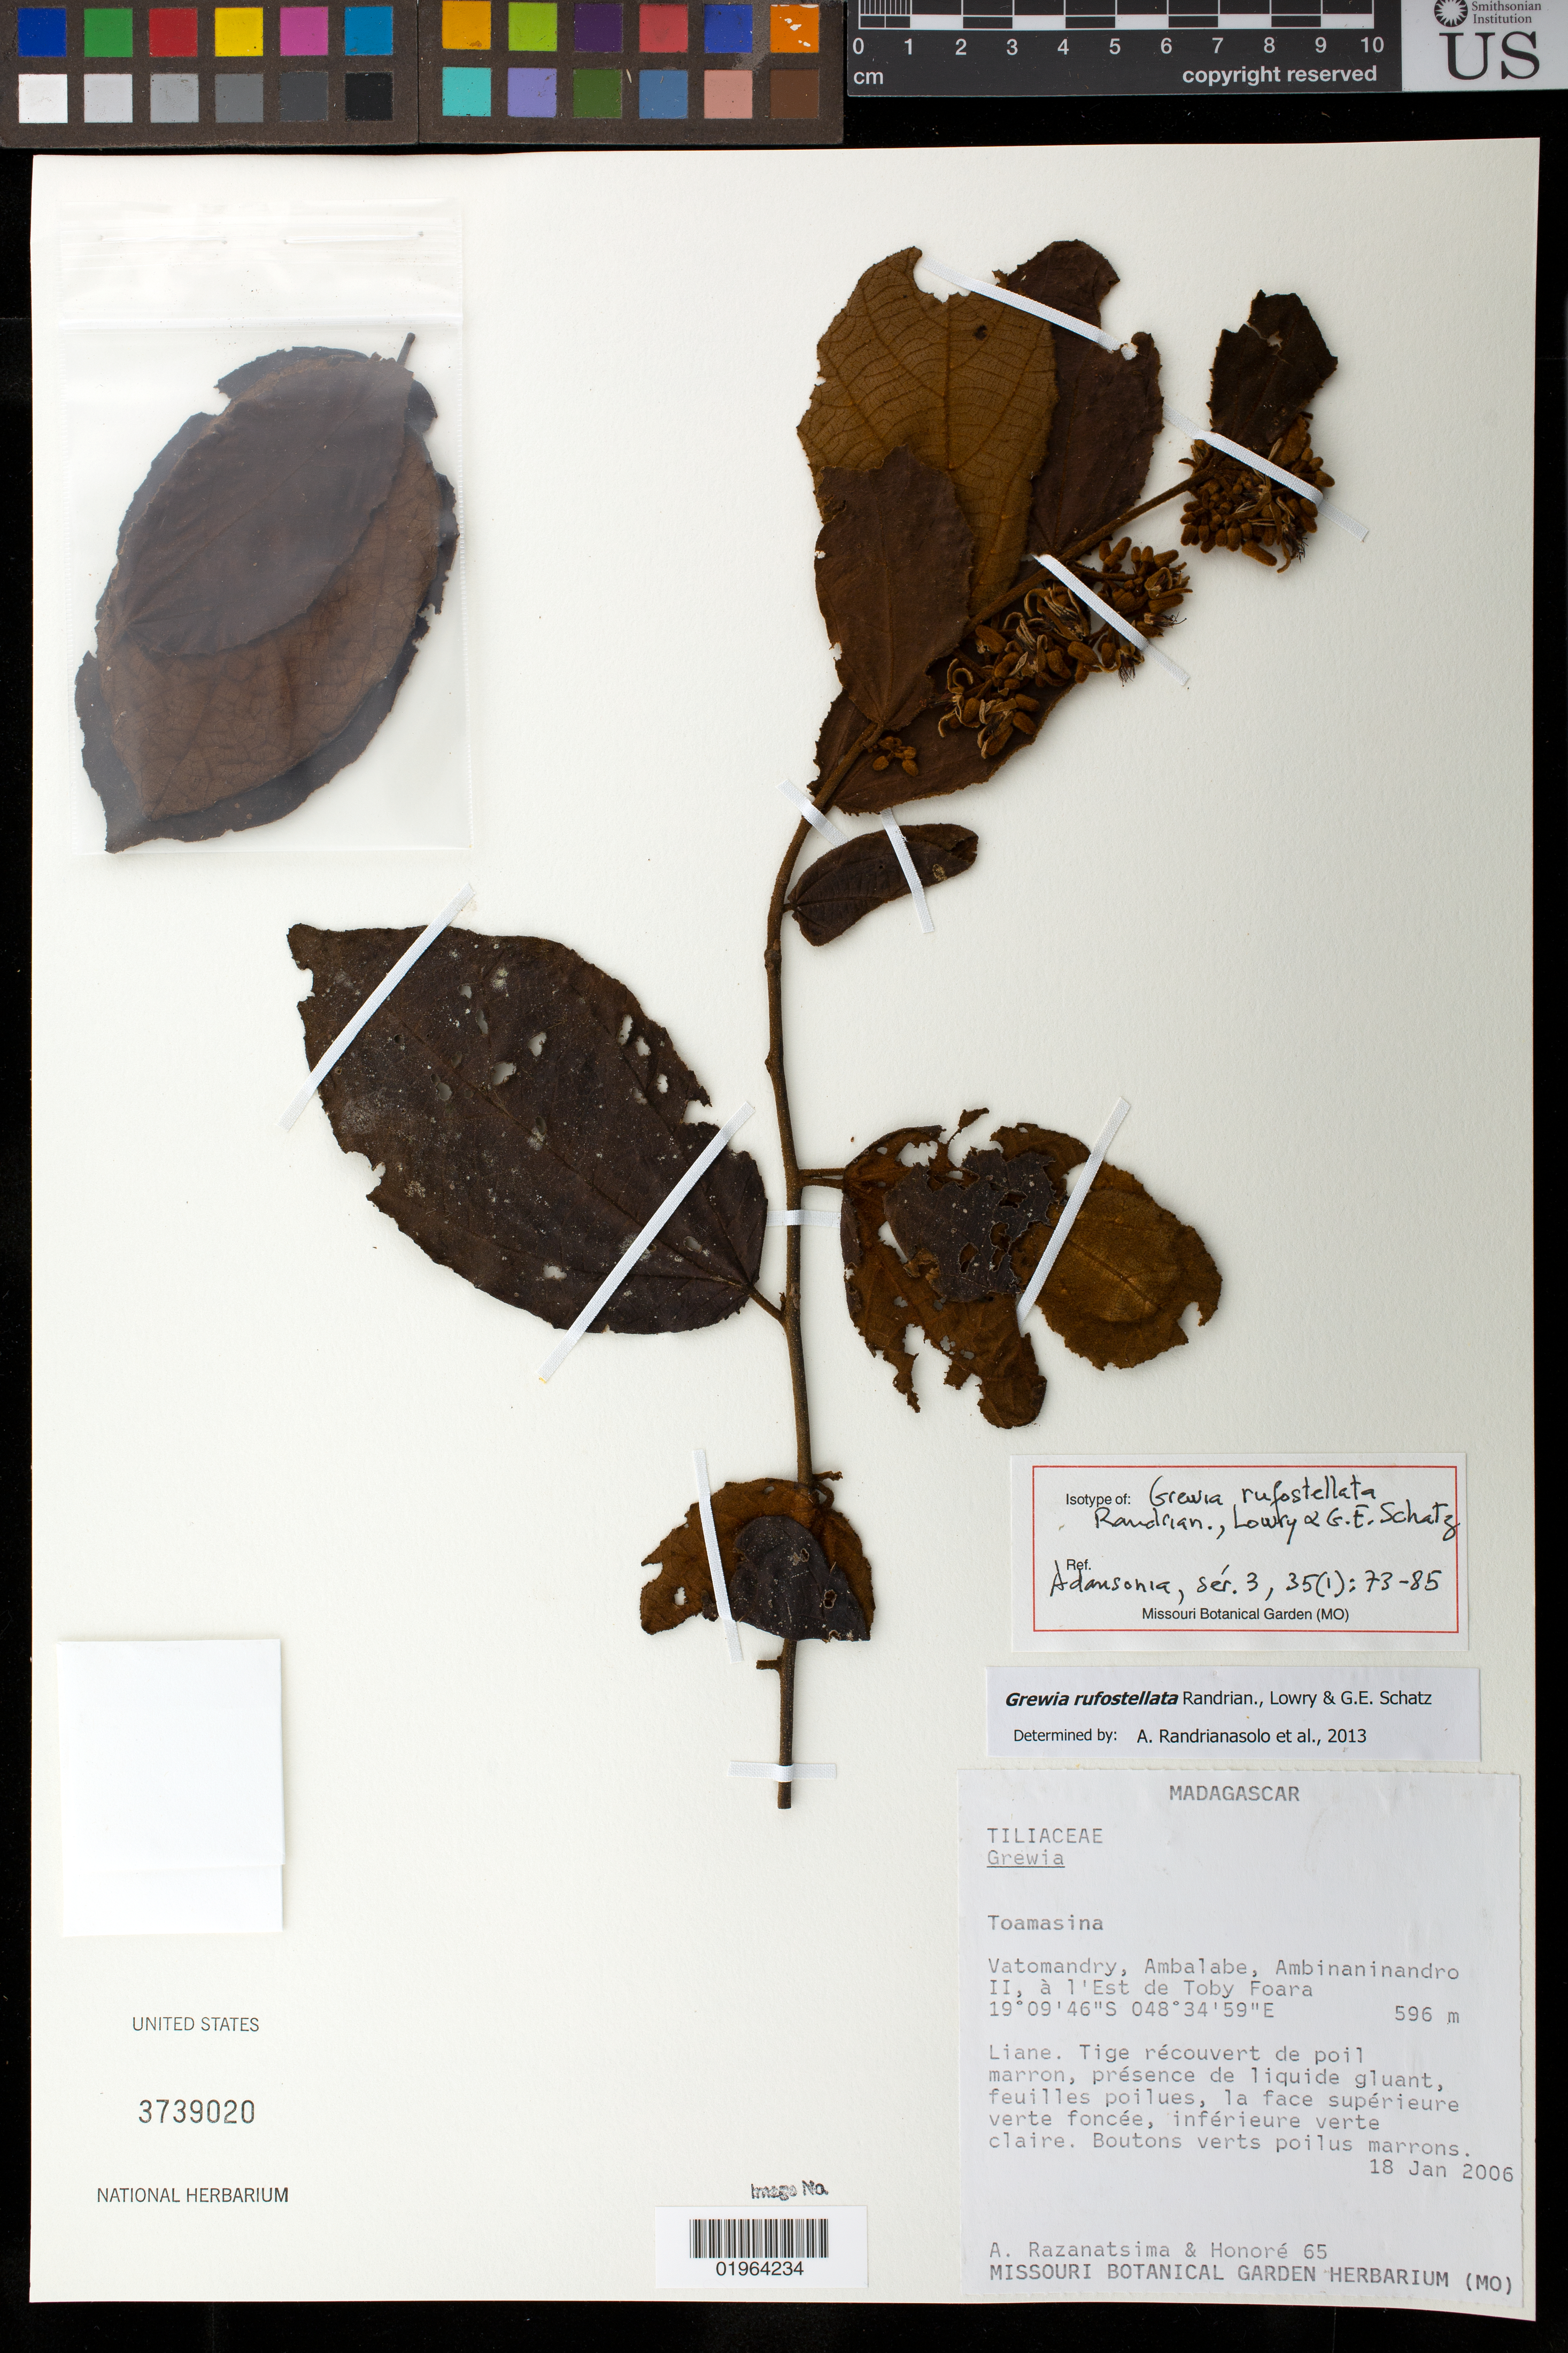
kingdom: Plantae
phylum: Tracheophyta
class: Magnoliopsida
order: Malvales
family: Malvaceae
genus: Grewia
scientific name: Grewia rufostellata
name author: Randrian. et al.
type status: Isotype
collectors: A. Razanatsima & Honoré, --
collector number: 65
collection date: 2006-01-18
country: Madagascar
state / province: Alaotra Mangoro / Atsinanana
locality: Vatomandry, Ambalambe, Ambinaninandro II, a l'Est de Toby Foara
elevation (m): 596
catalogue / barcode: US 3739020